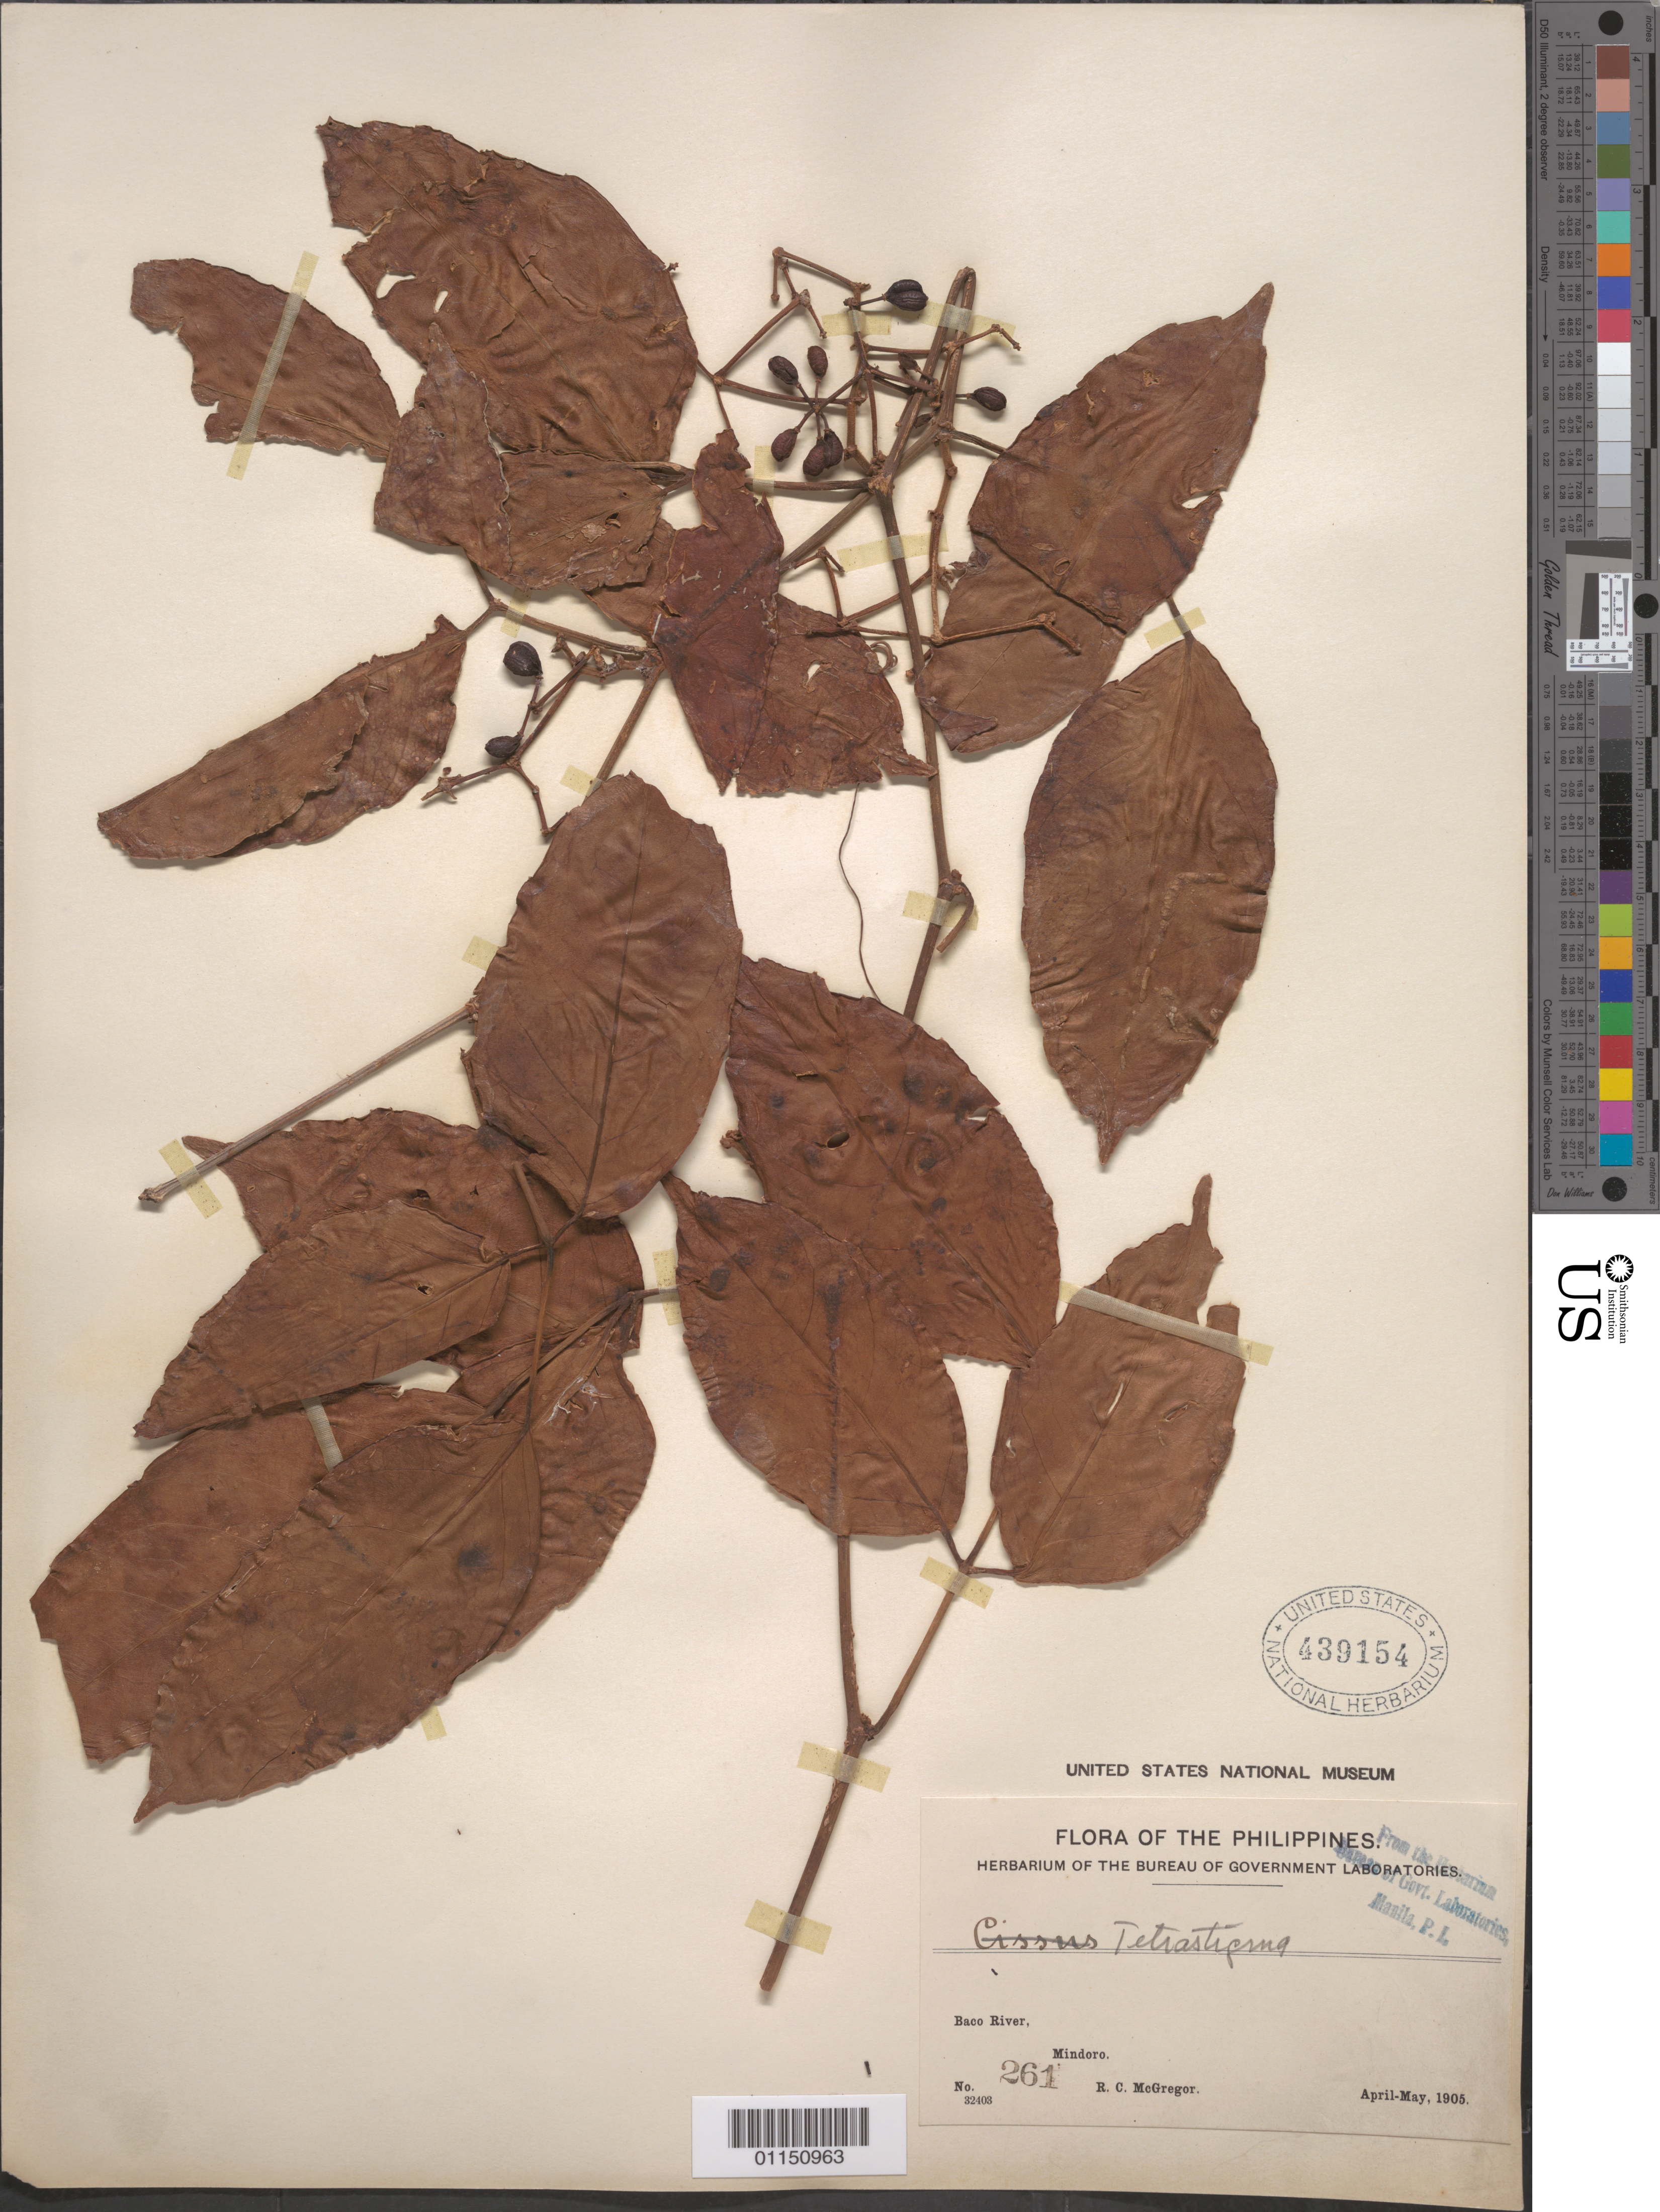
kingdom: Plantae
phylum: Tracheophyta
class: Magnoliopsida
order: Vitales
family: Vitaceae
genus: Tetrastigma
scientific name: Tetrastigma sp.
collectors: R. C. McGregor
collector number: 261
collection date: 1905-04/1905-05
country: Philippines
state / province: Mimaropa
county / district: Mindoro Oriental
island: Mindoro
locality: Baco River.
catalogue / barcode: US 439154